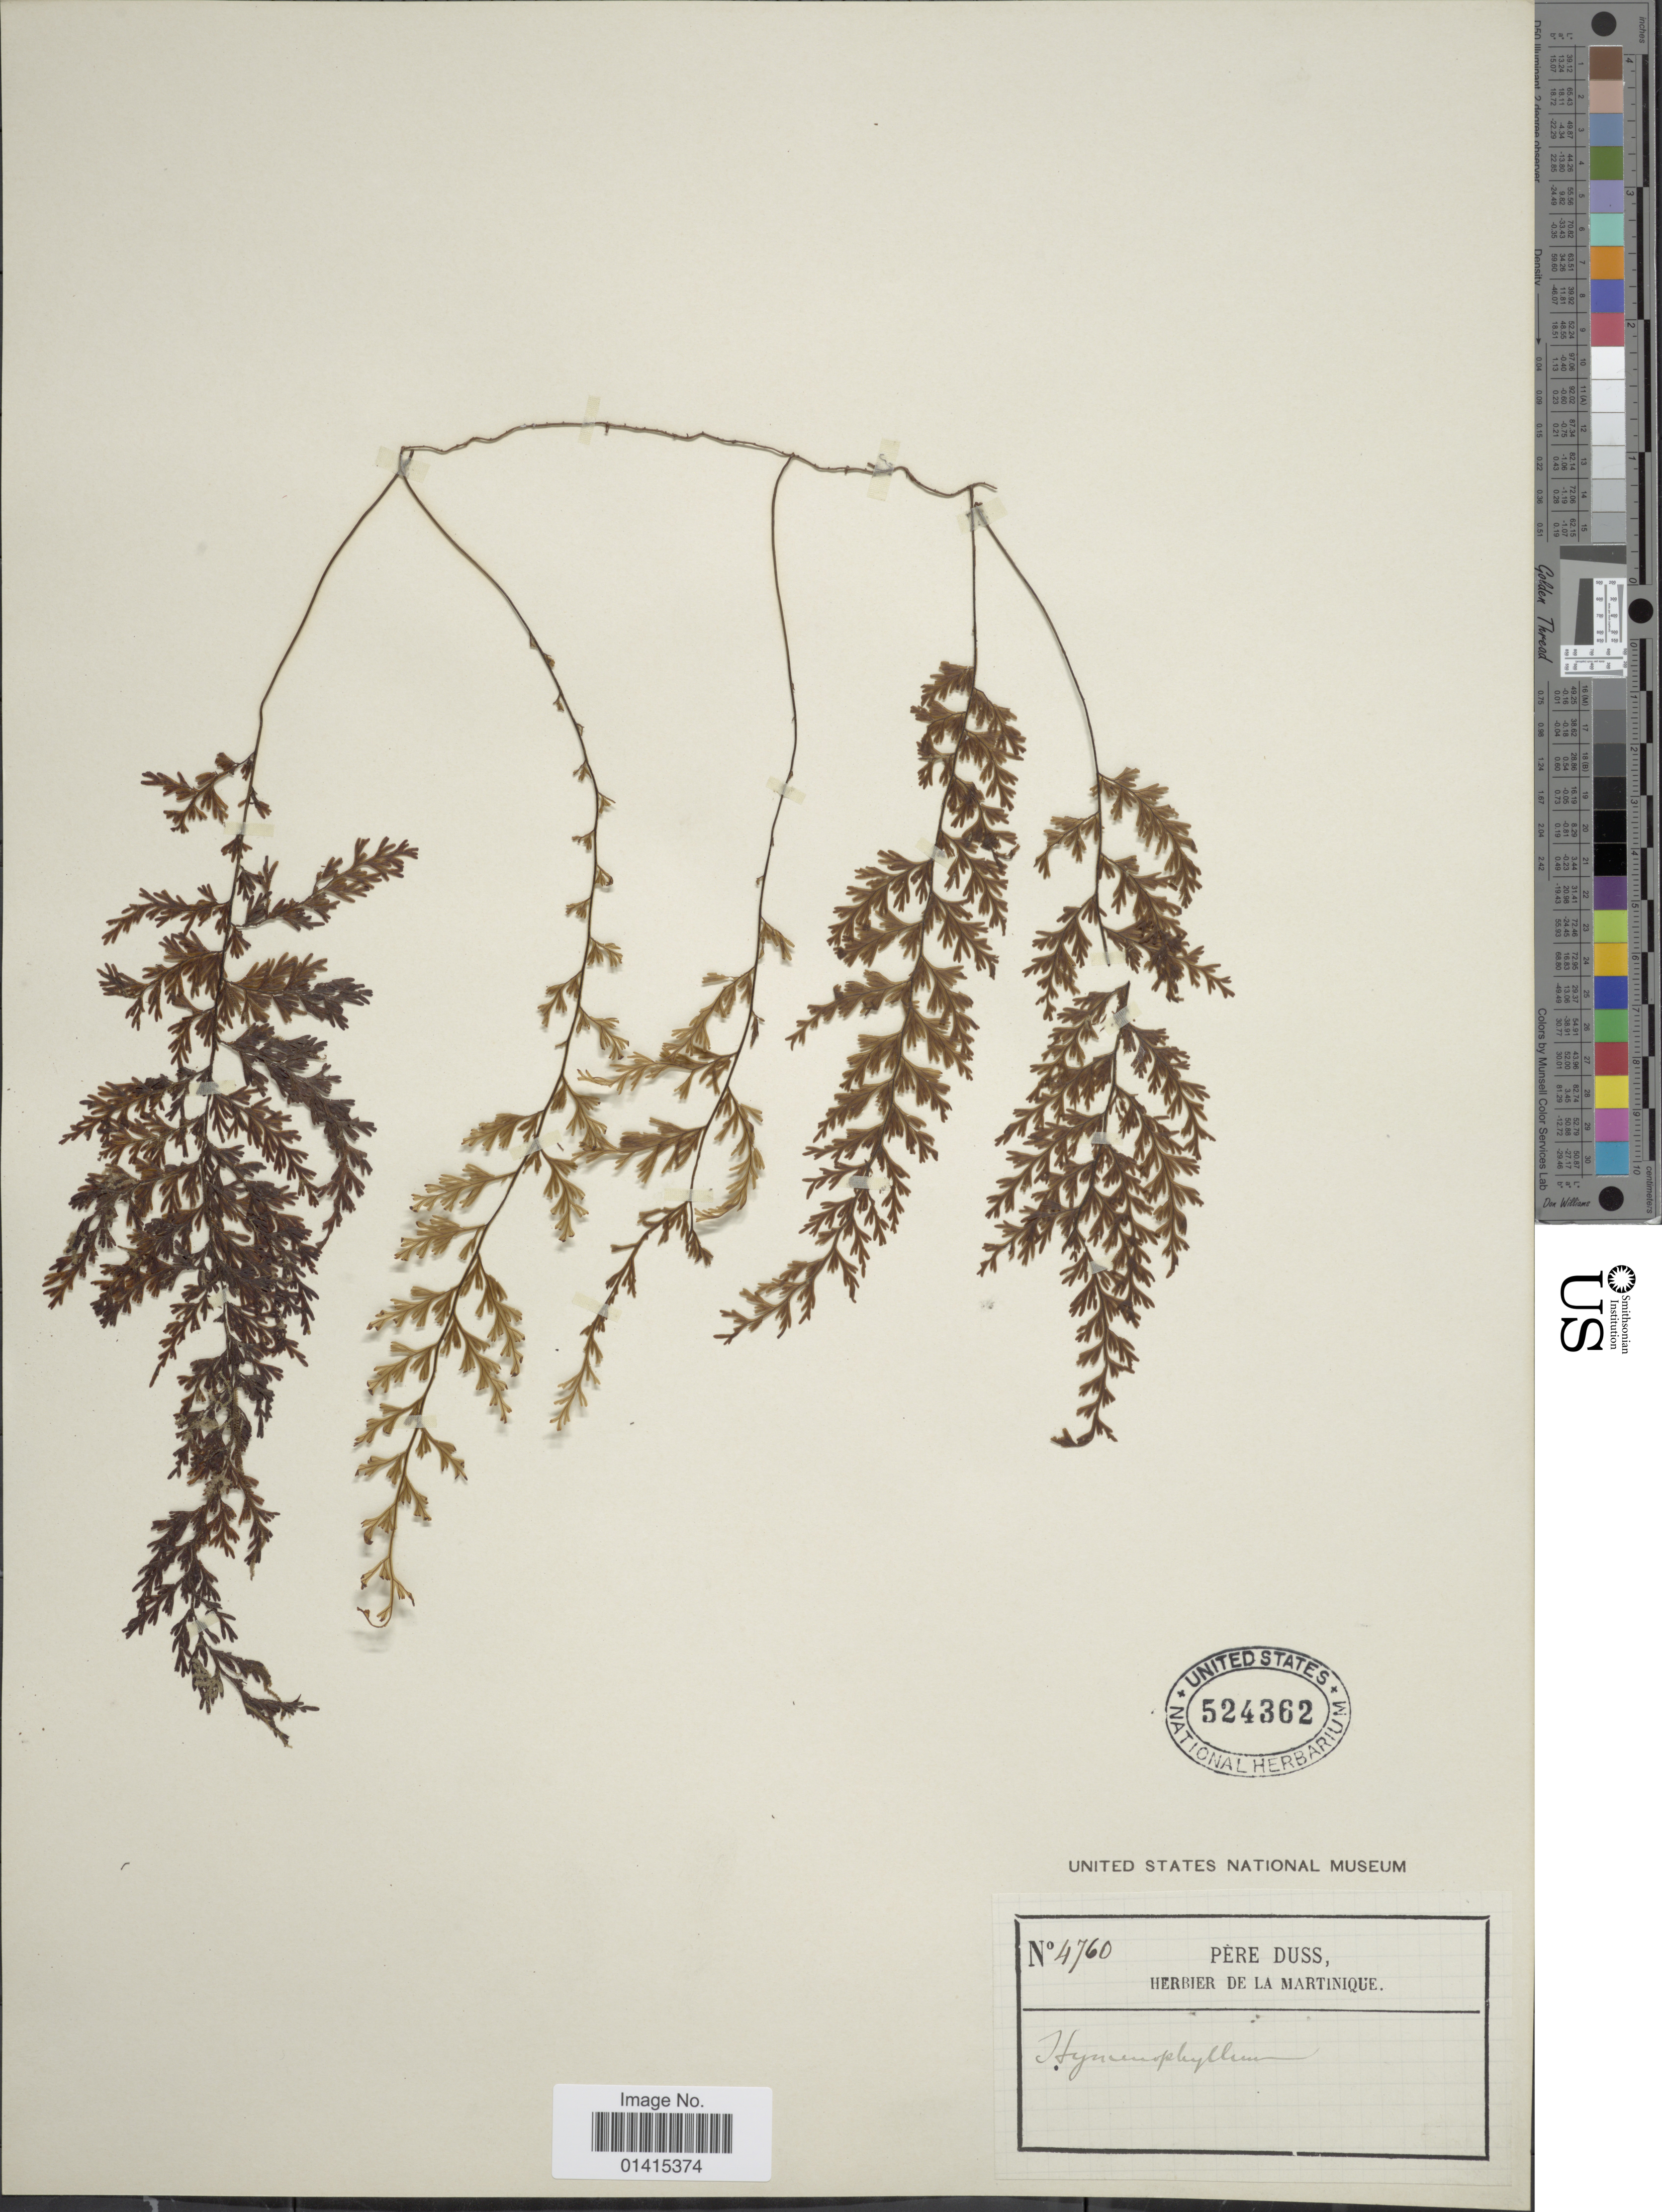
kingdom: Plantae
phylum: Tracheophyta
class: Polypodiopsida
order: Hymenophyllales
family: Hymenophyllaceae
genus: Hymenophyllum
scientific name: Hymenophyllum polyanthos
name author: (Sw.) Sw.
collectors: Père Duss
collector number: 4760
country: Martinique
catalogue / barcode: US 524362